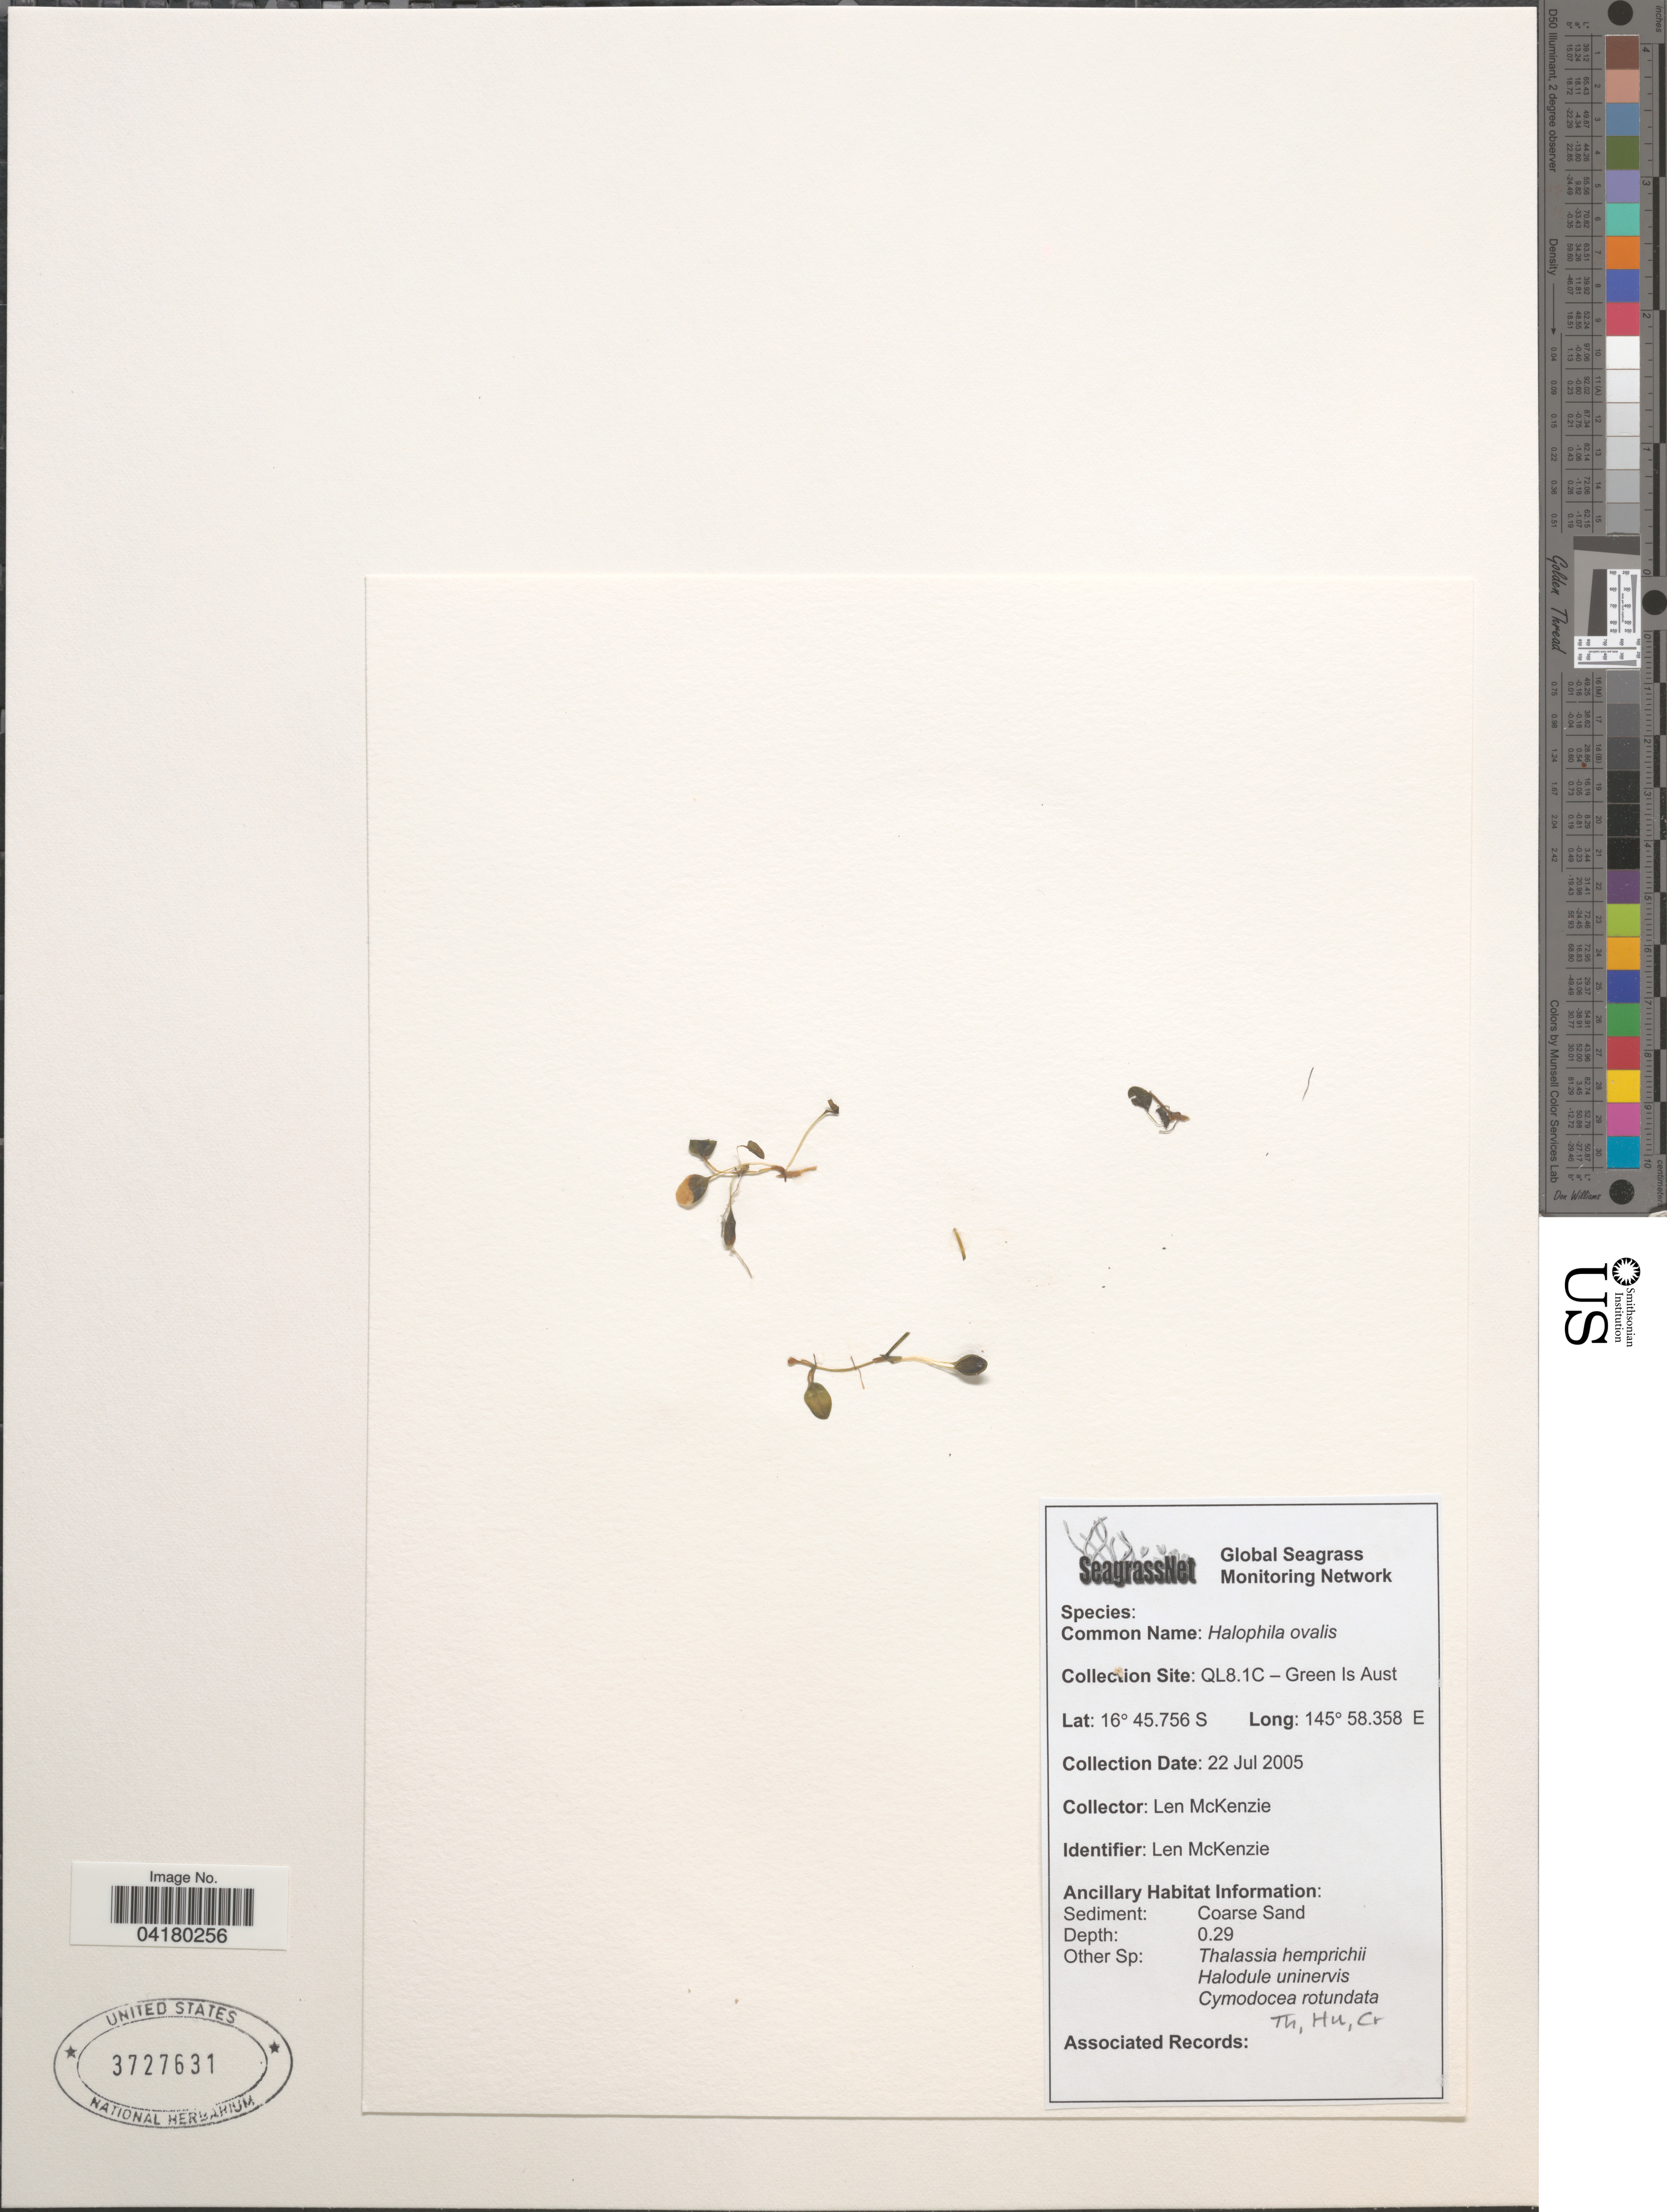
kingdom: Plantae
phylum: Tracheophyta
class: Liliopsida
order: Alismatales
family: Hydrocharitaceae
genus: Halophila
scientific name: Halophila ovalis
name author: (R. Br.) Hook. f.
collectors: L. McKenzie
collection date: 2005-07-22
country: Australia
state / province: Queensland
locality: QL8.1C - Green Is.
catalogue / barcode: US 3727631